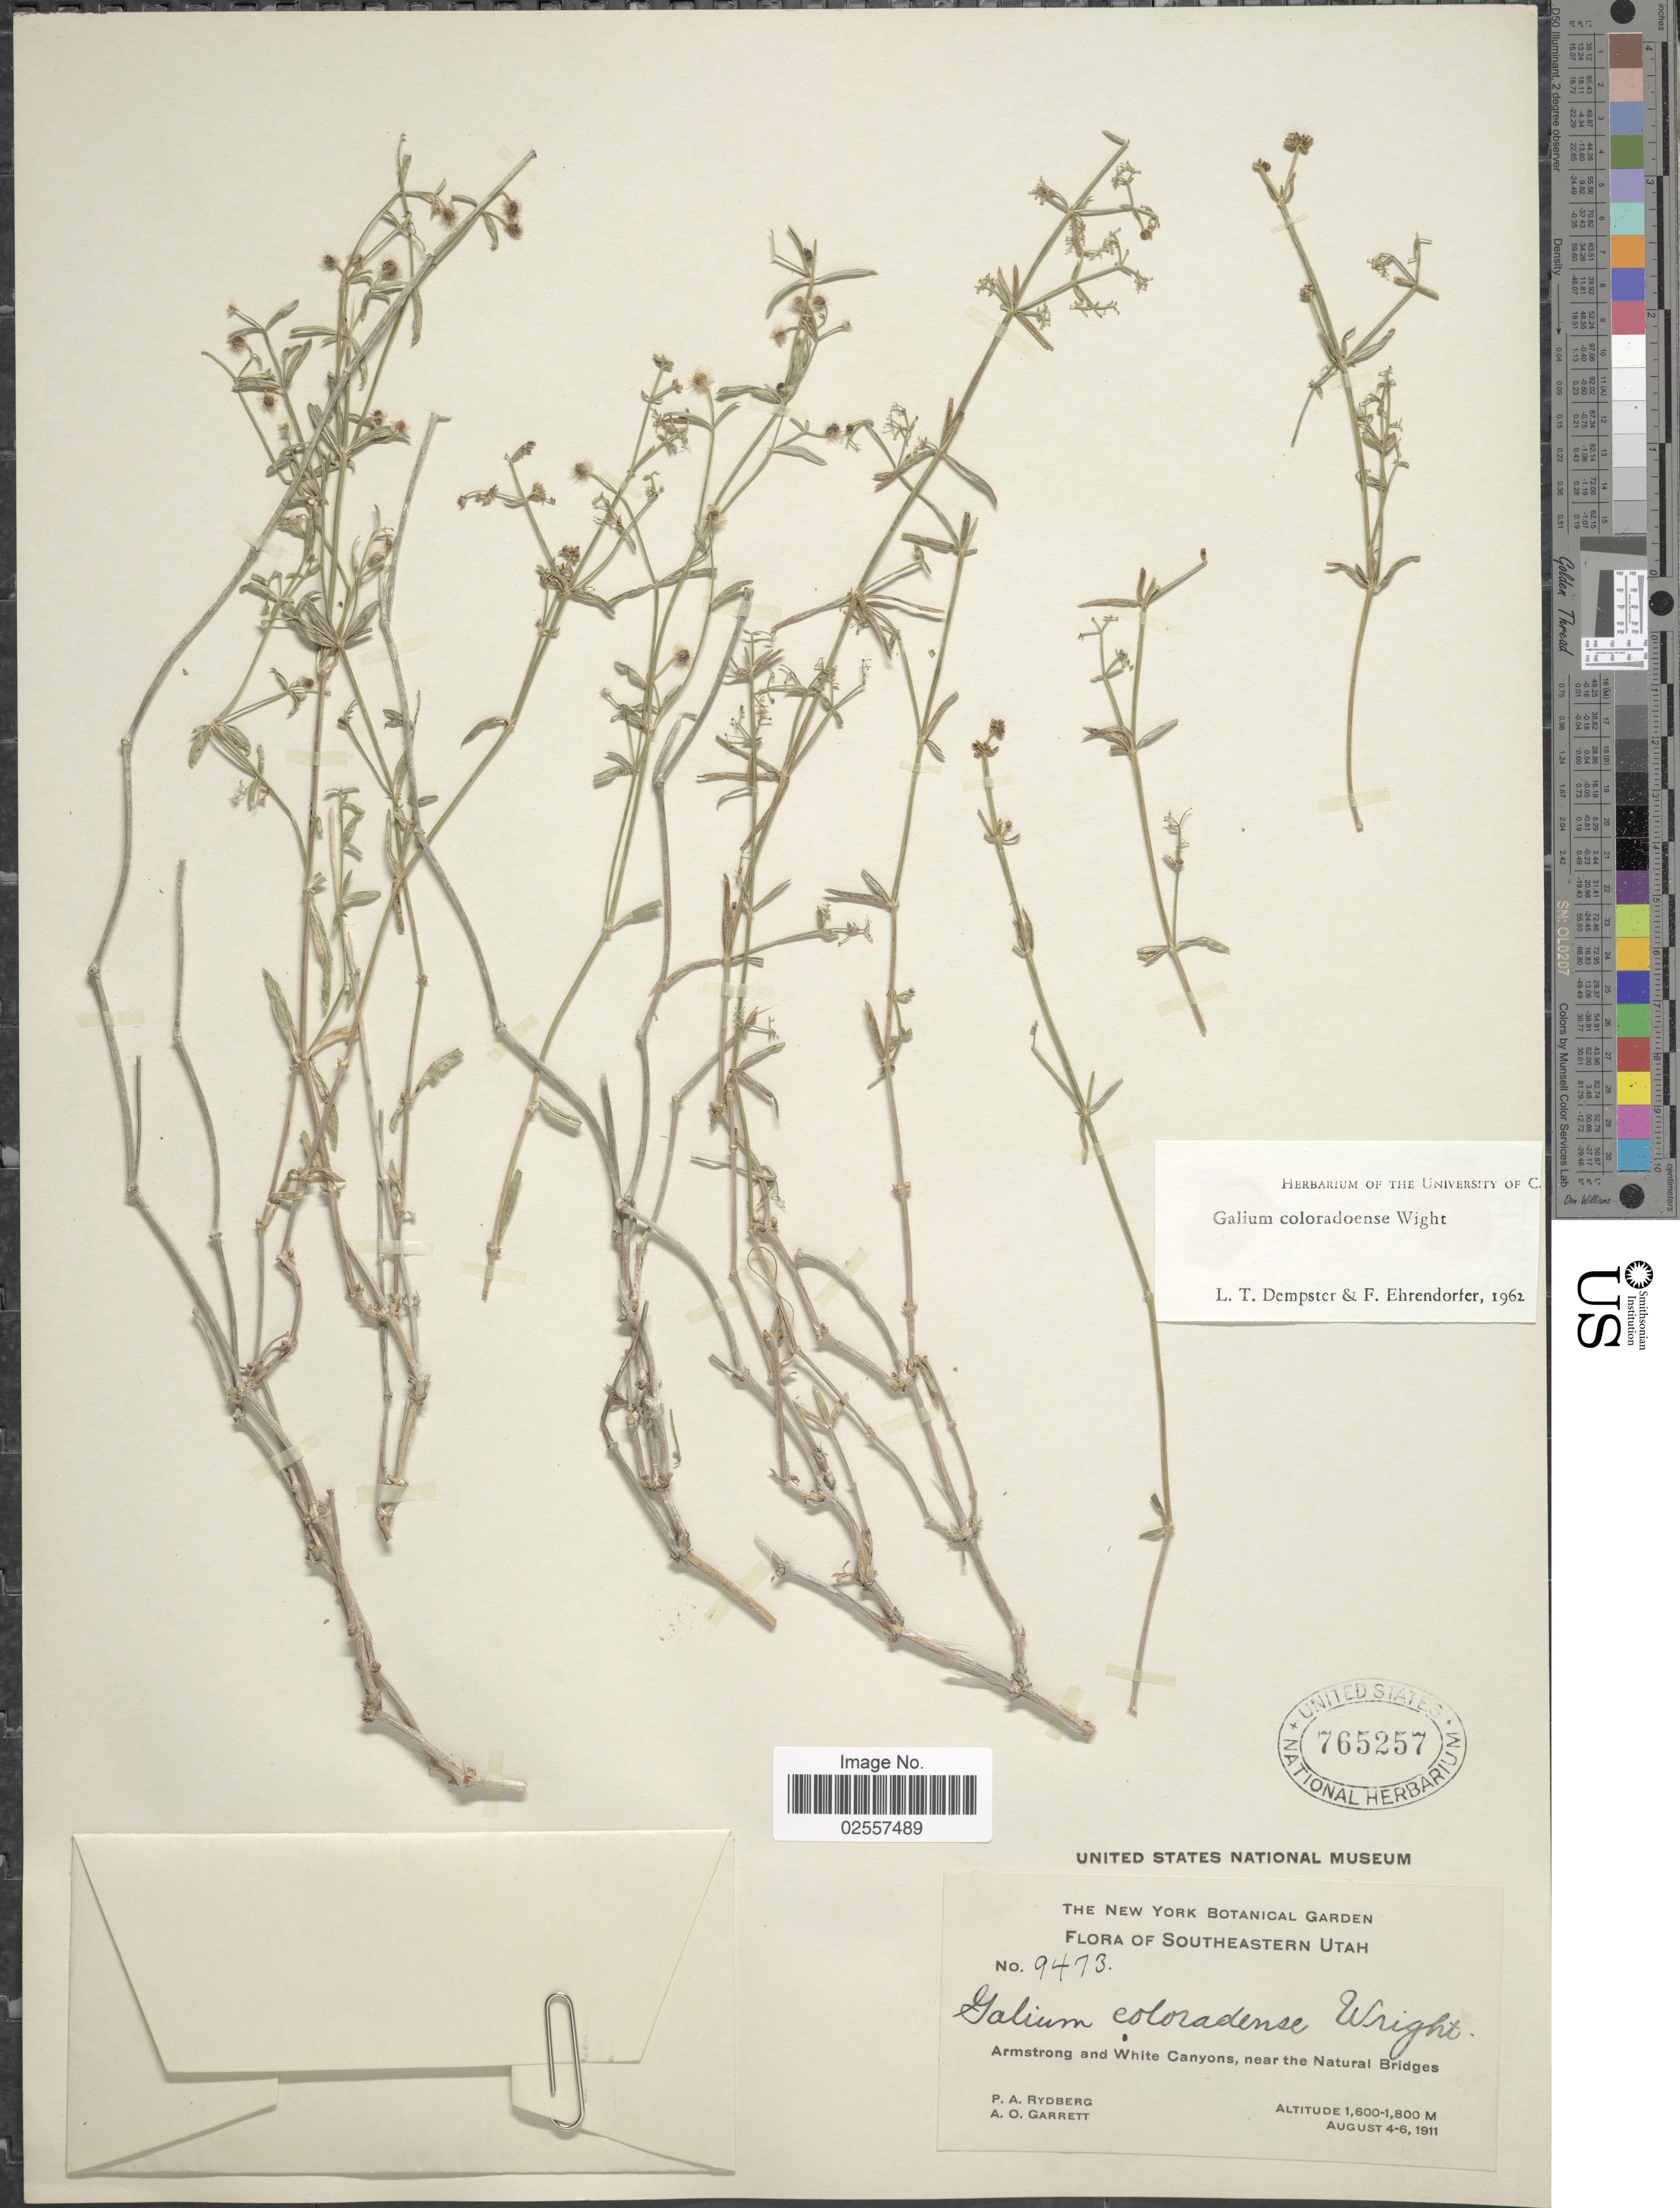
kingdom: Plantae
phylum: Tracheophyta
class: Magnoliopsida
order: Gentianales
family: Rubiaceae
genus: Galium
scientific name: Galium coloradoense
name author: W.F. Wright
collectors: P. A. Rydberg & A. O. Garrett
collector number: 9473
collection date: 1911-08-04/1911-08-06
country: United States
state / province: Utah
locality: Southeastern Utah, Armstrong and White Canyons, near the Natural Bridges.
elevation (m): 1600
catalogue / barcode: US 765257